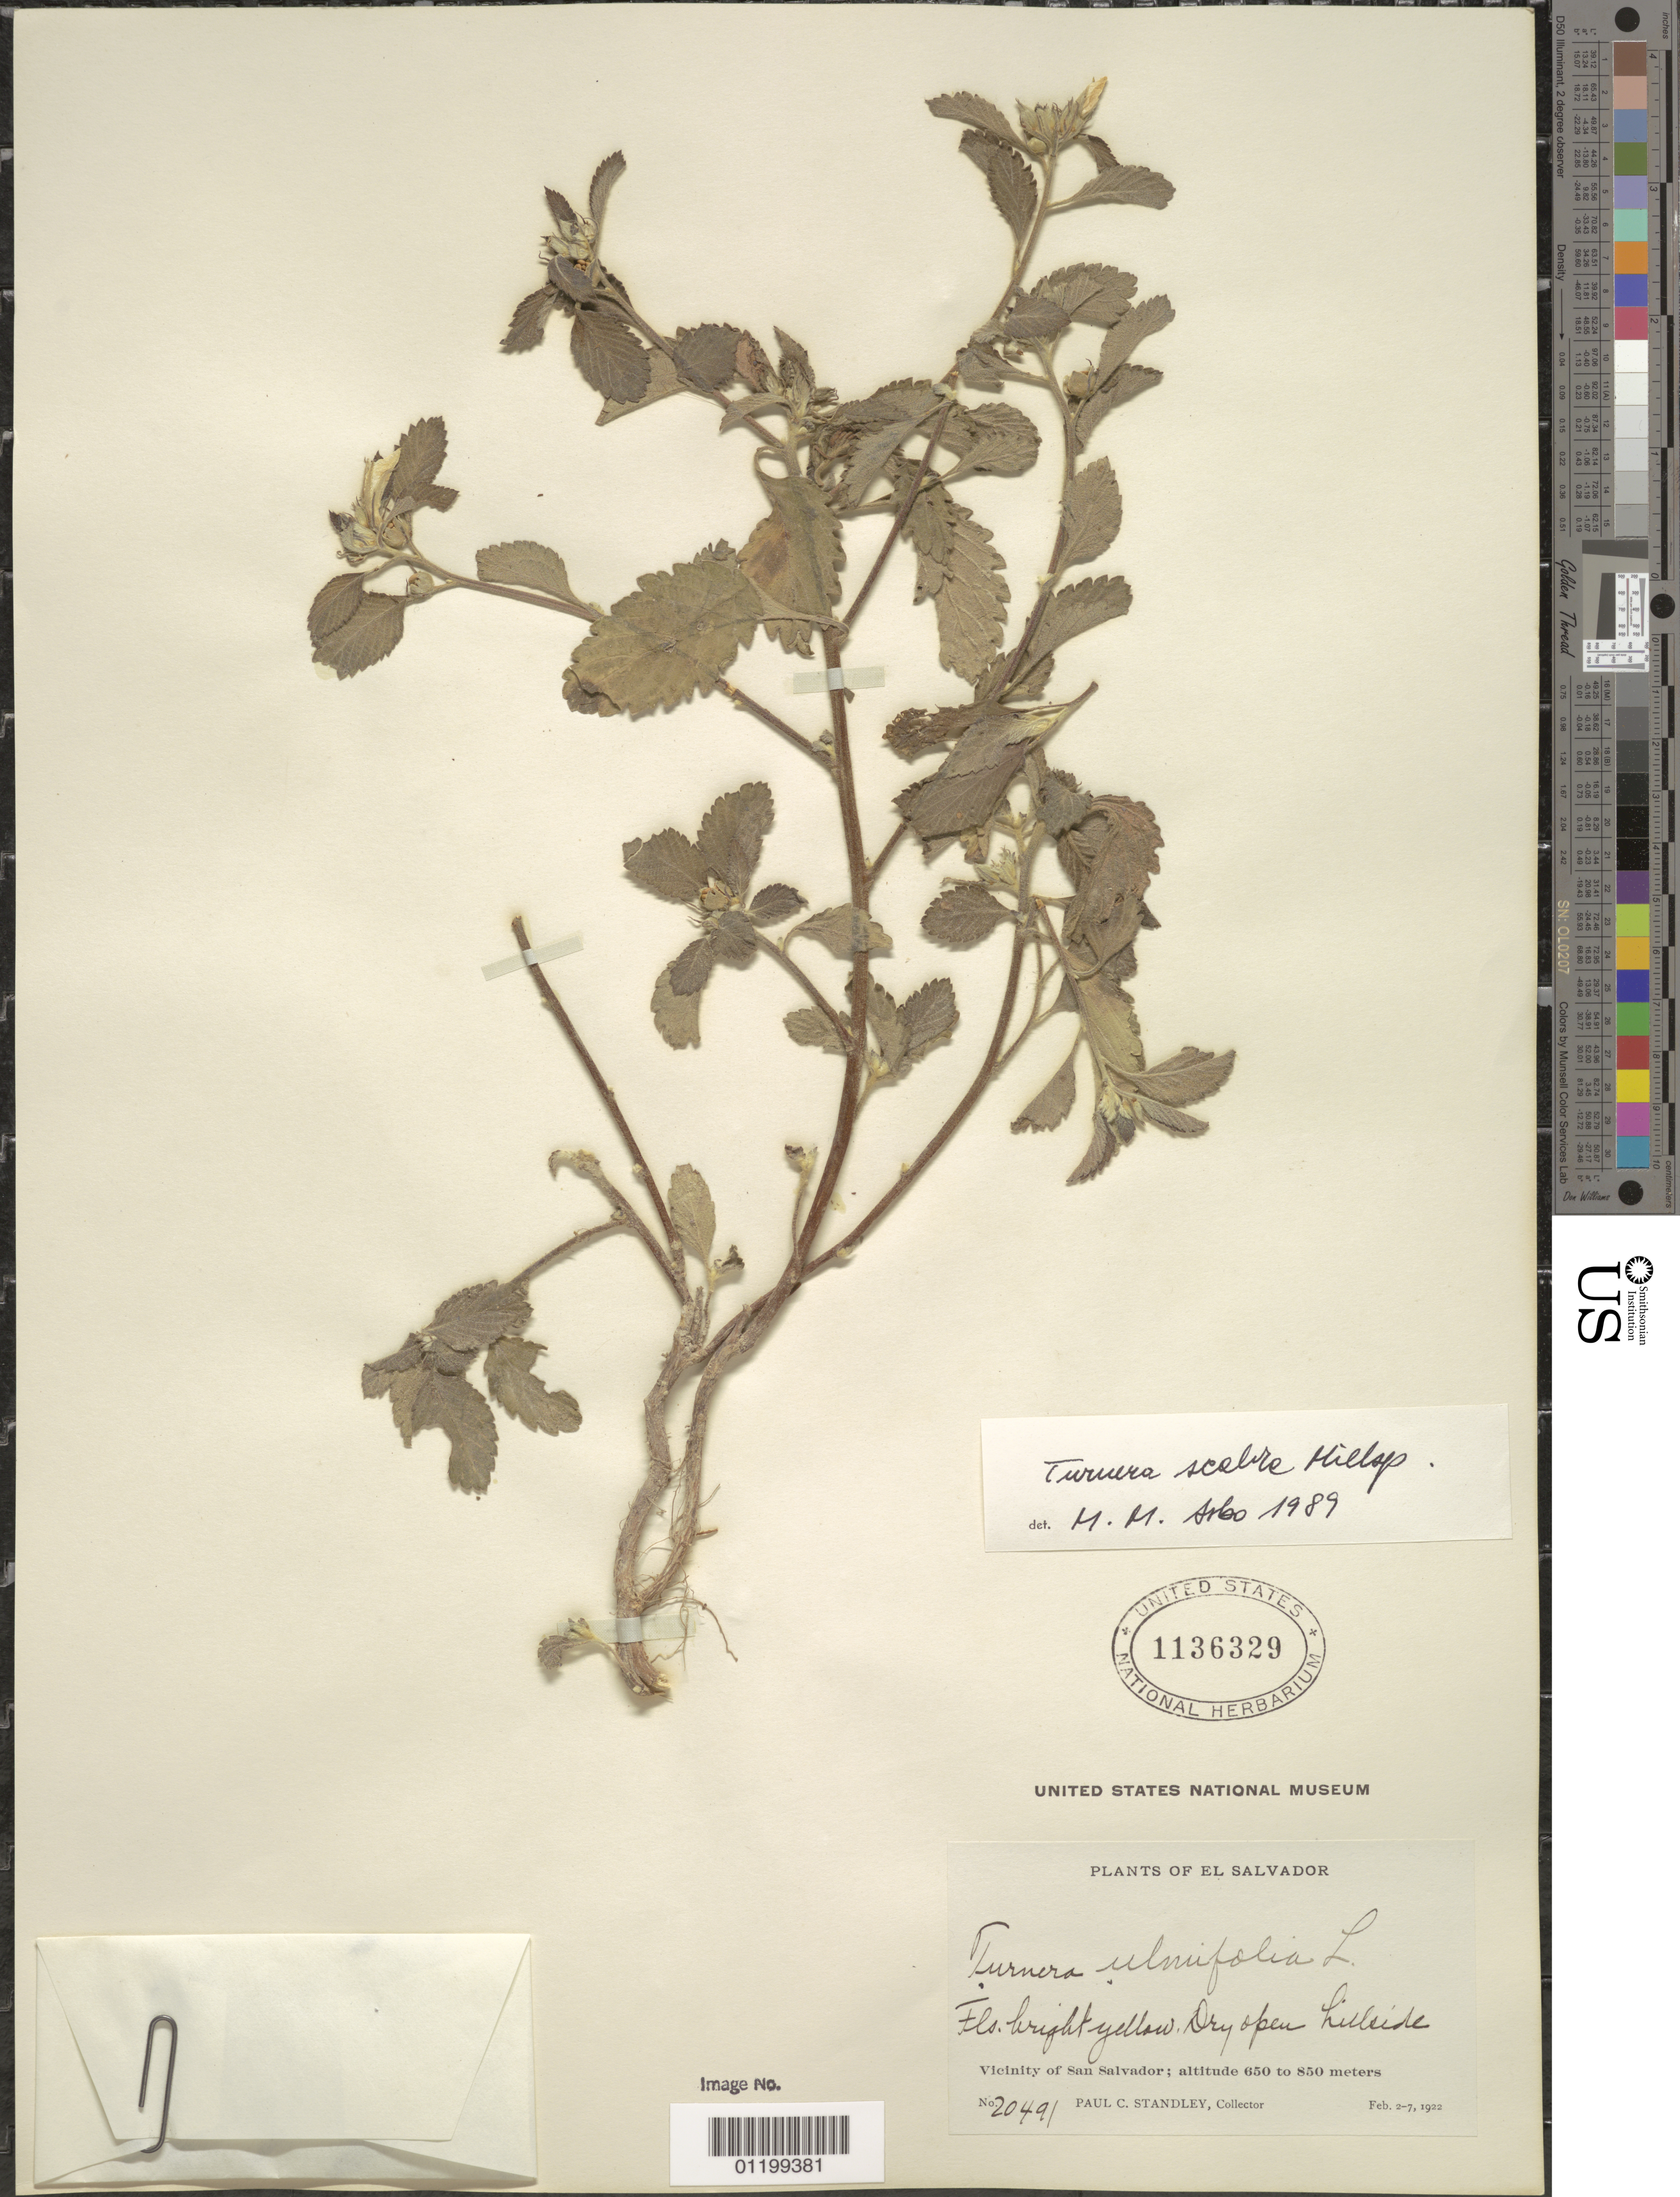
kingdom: Plantae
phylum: Tracheophyta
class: Magnoliopsida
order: Malpighiales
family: Turneraceae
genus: Turnera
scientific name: Turnera scabra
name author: Millsp.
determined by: Arbo, M. M.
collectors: P. C. Standley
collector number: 20491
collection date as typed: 02 Feb 1922 to 07 Feb 1922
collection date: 1922-02-02/1922-02-07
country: El Salvador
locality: Vicinity of San Salvador.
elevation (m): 650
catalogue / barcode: US 1136329